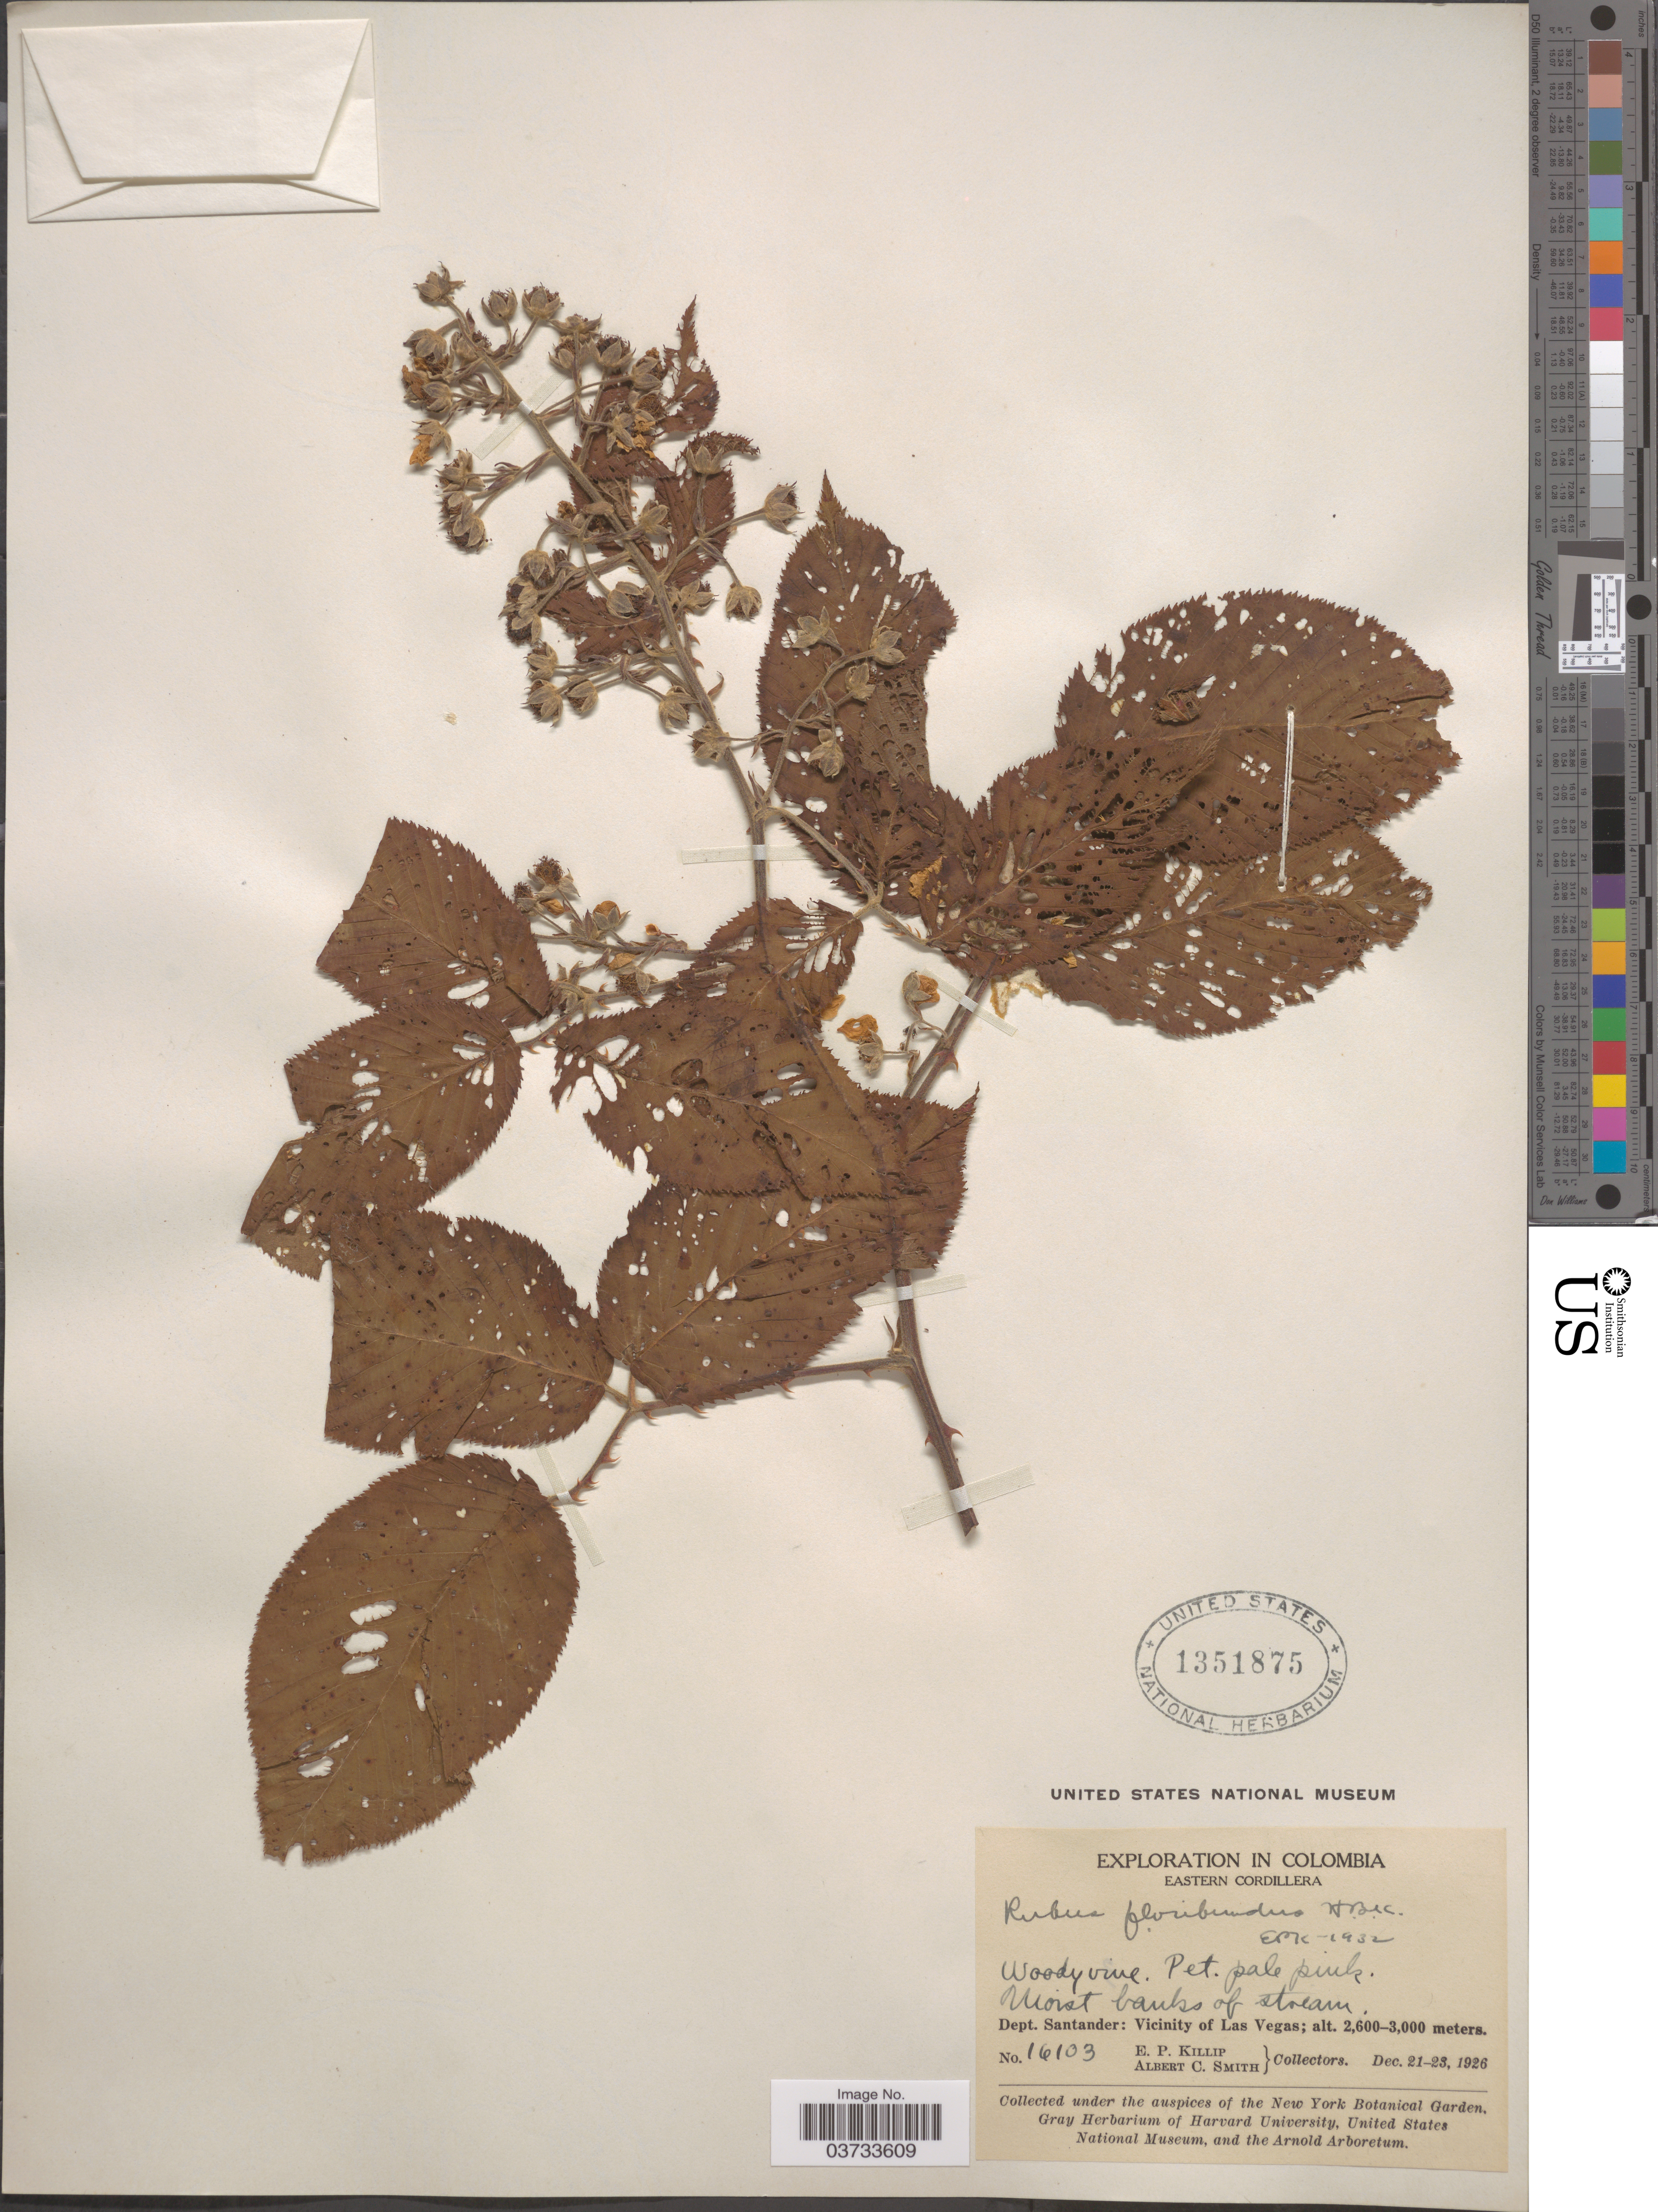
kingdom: Plantae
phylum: Tracheophyta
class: Magnoliopsida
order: Rosales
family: Rosaceae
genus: Rubus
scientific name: Rubus robustus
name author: C. Presl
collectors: E. P. Killip & A. C. Smith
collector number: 16103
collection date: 1926-12-21/1926-12-23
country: Colombia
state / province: Santander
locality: Eastern Cordillera. Dept. Santander: Vicinity of Las Vegas.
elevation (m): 2600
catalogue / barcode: US 1351875